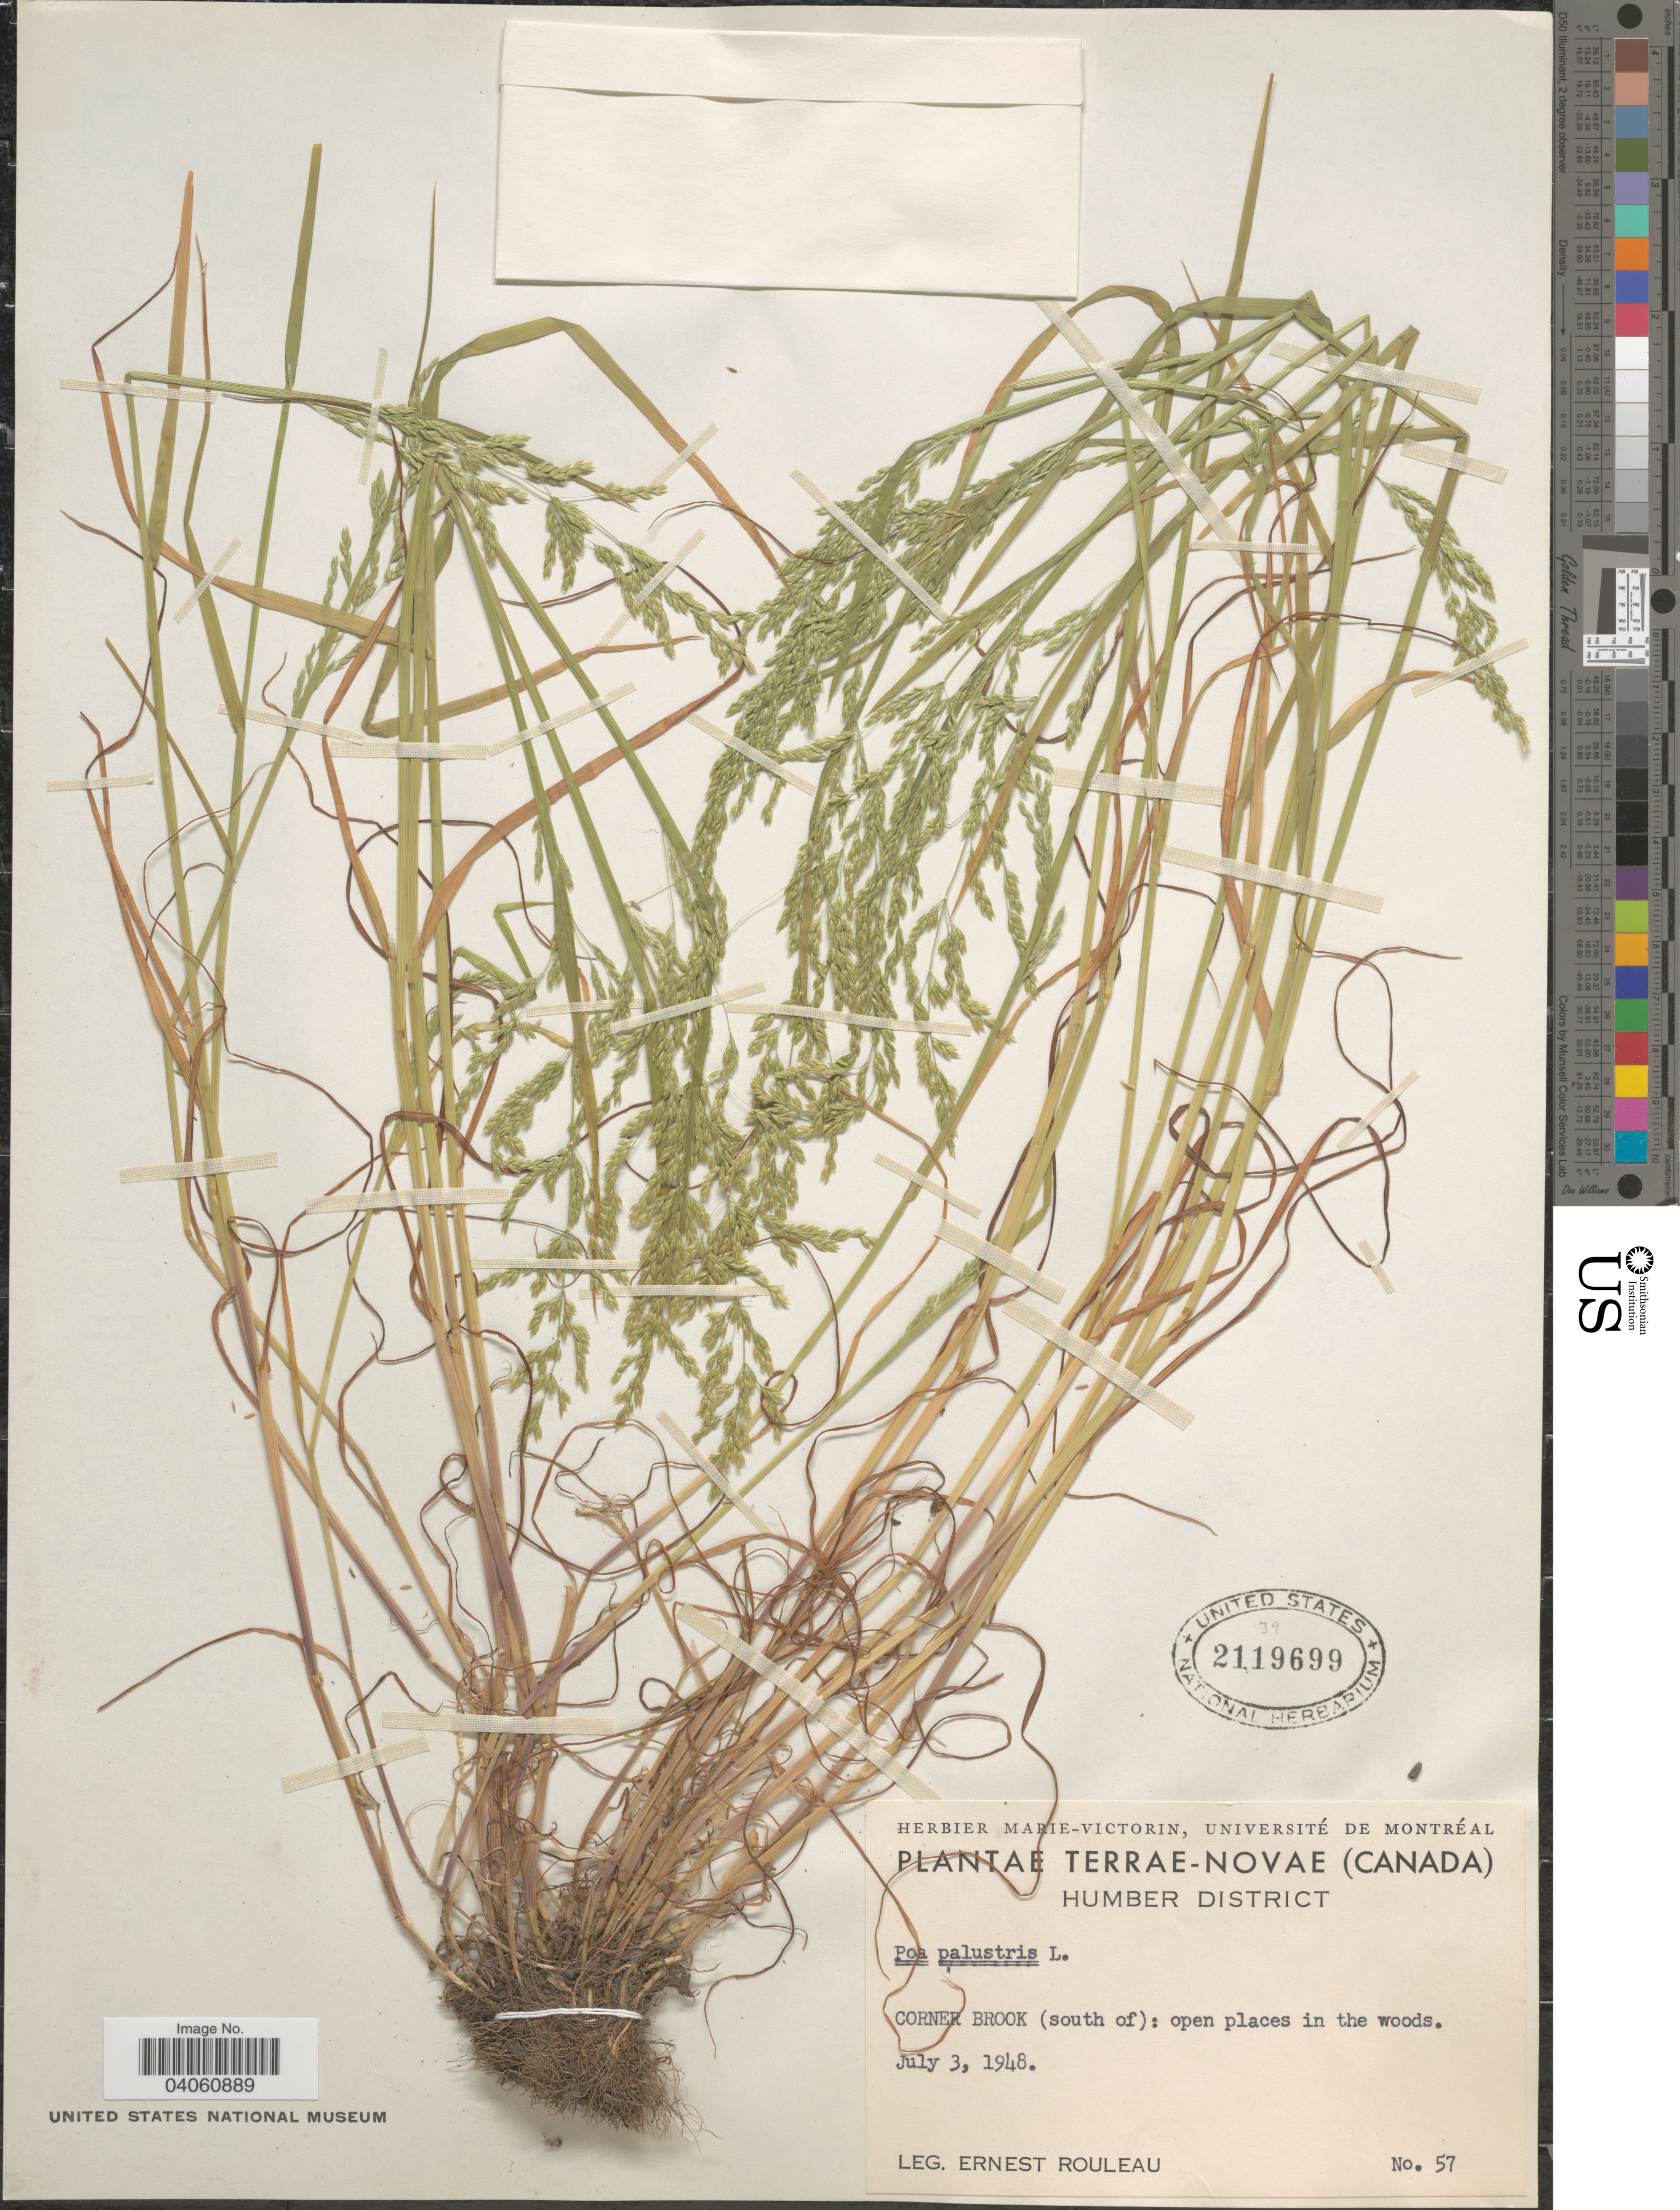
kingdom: Plantae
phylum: Tracheophyta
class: Liliopsida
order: Poales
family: Poaceae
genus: Poa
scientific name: Poa palustris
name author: L.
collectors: J. Rouleau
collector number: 57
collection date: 1948-07-03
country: Canada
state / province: Newfoundland and Labrador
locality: Terrae-Novae. Humber District. Corner Brook (south of).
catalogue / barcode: US 2119699